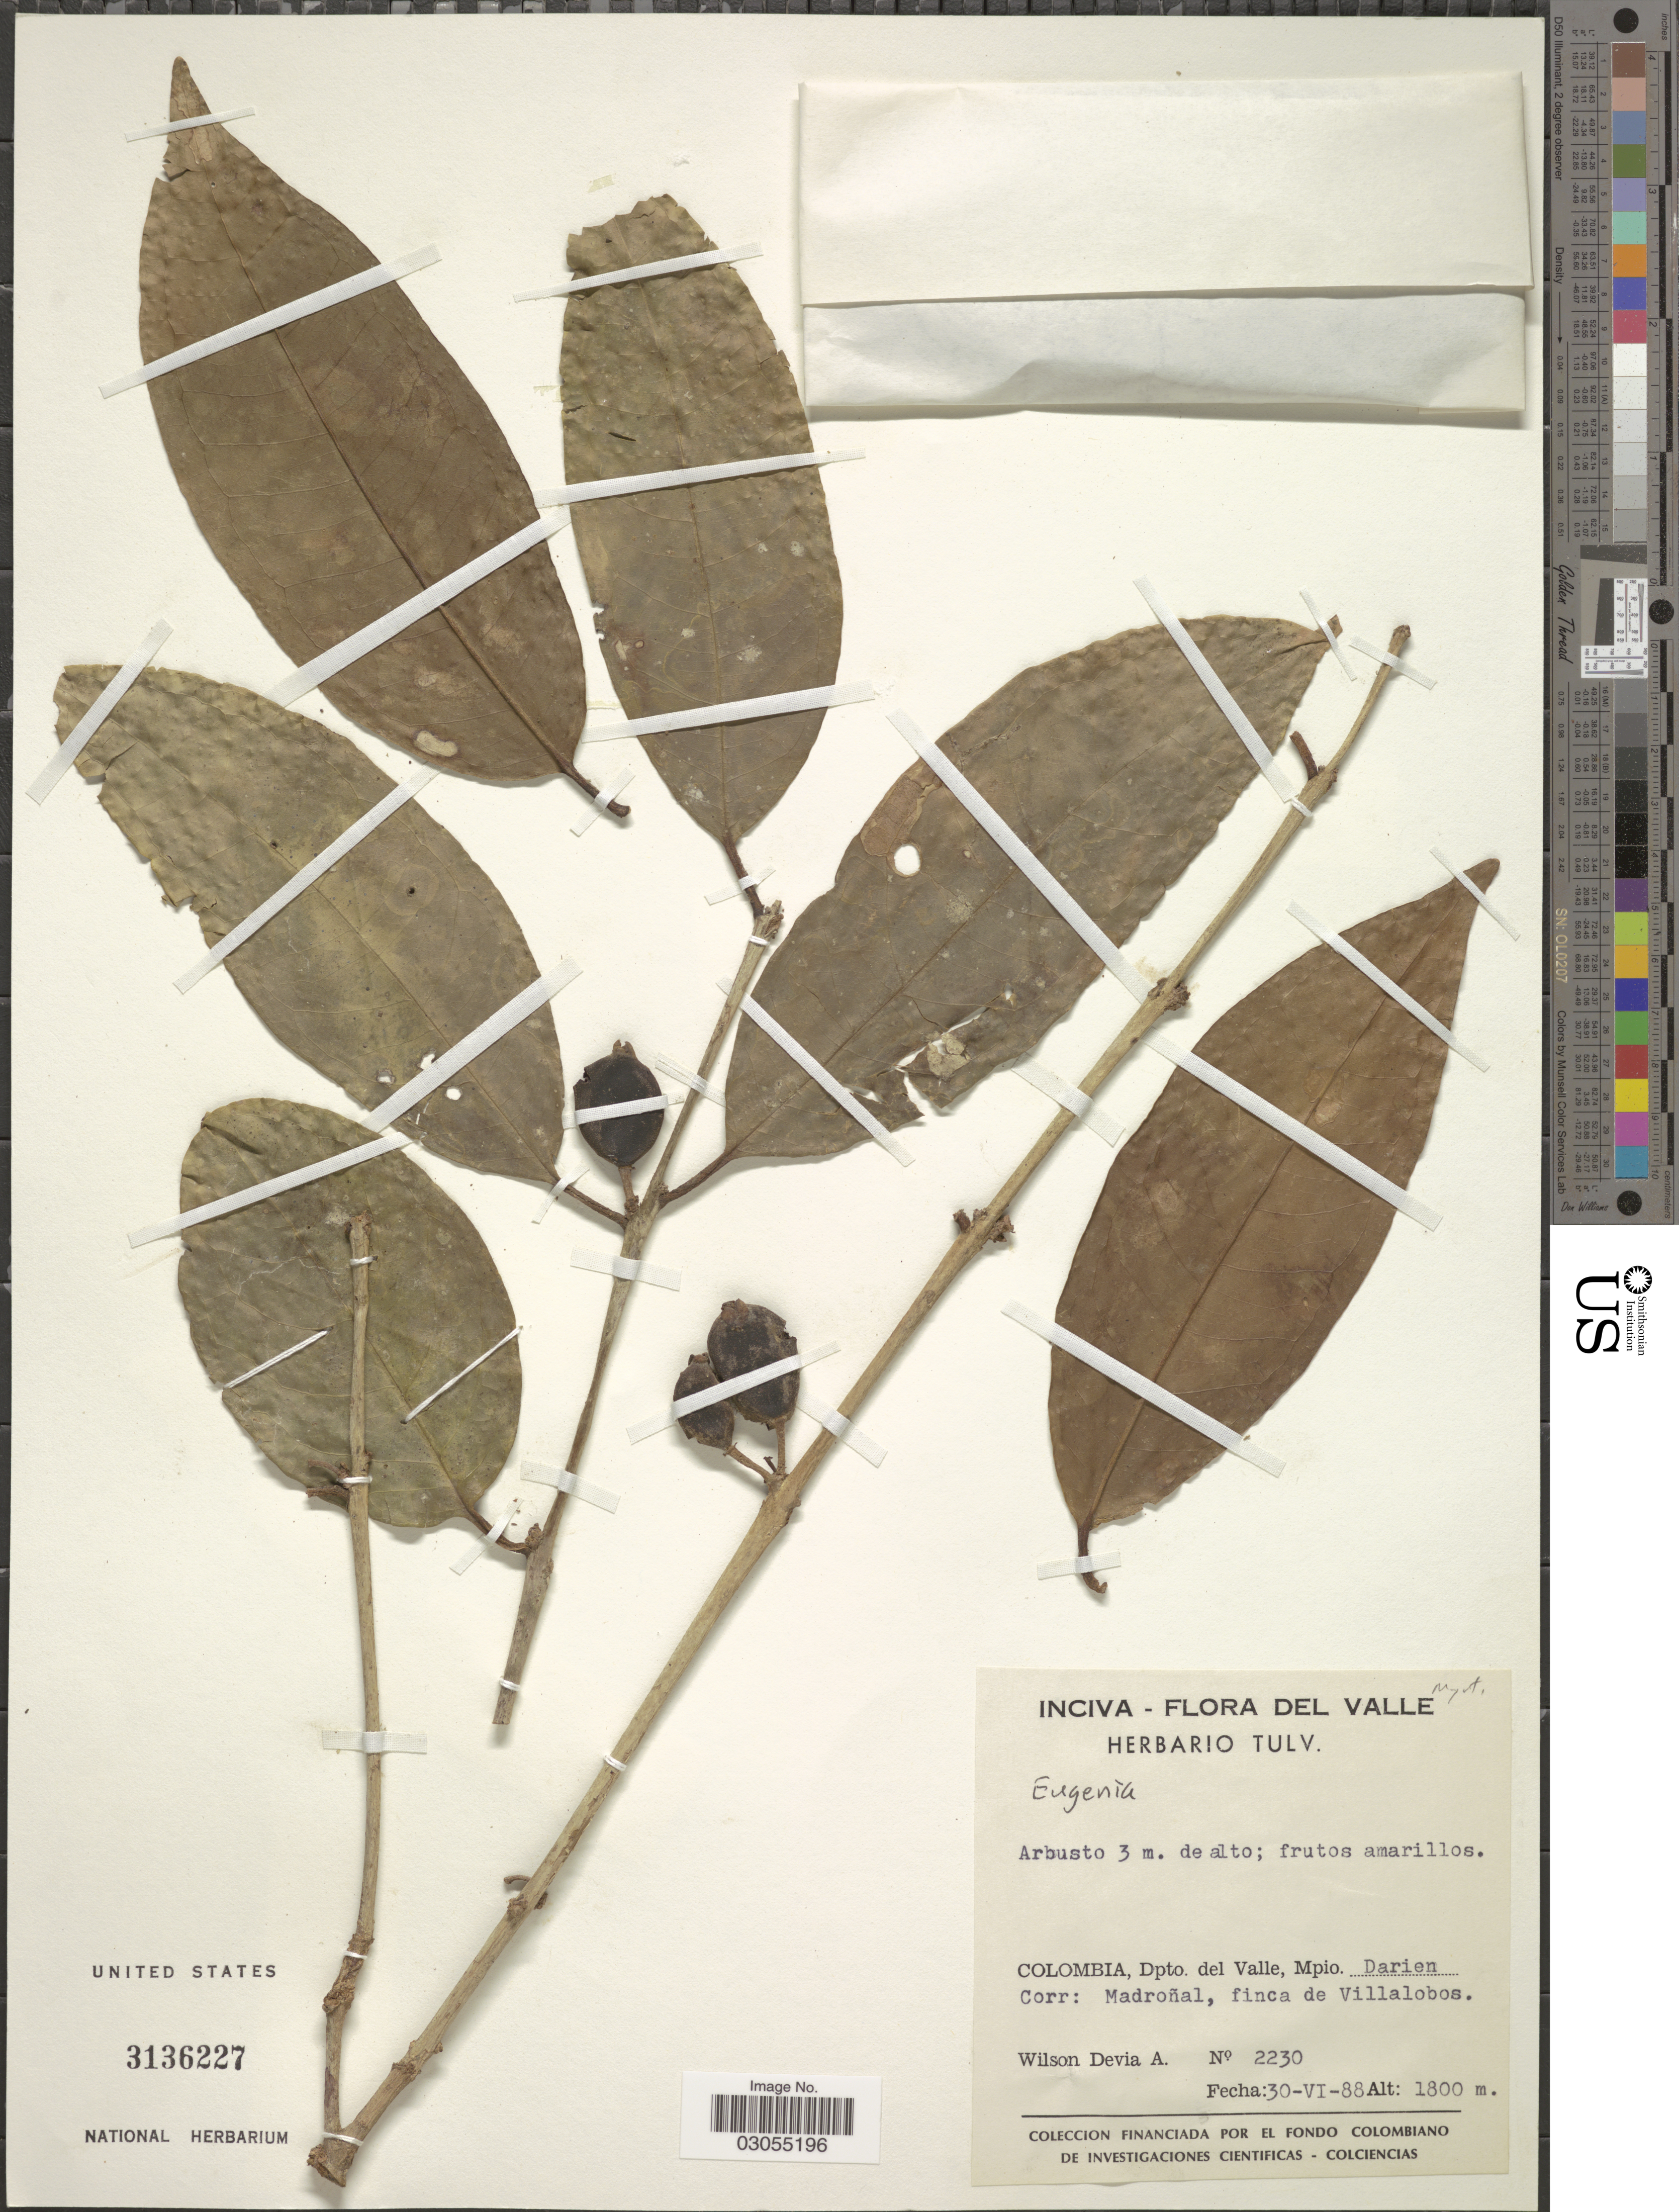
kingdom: Plantae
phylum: Tracheophyta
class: Magnoliopsida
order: Myrtales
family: Myrtaceae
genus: Eugenia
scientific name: Eugenia sp.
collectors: W. Devia A.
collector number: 2230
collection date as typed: Transcribed d/m/y: 30/6/88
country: Colombia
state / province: Valle del Cauca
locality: Dpto. del Valle, Mpio. Darie. Corr: Madroñal, finca de Villalobos.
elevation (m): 1800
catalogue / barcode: US 3136227